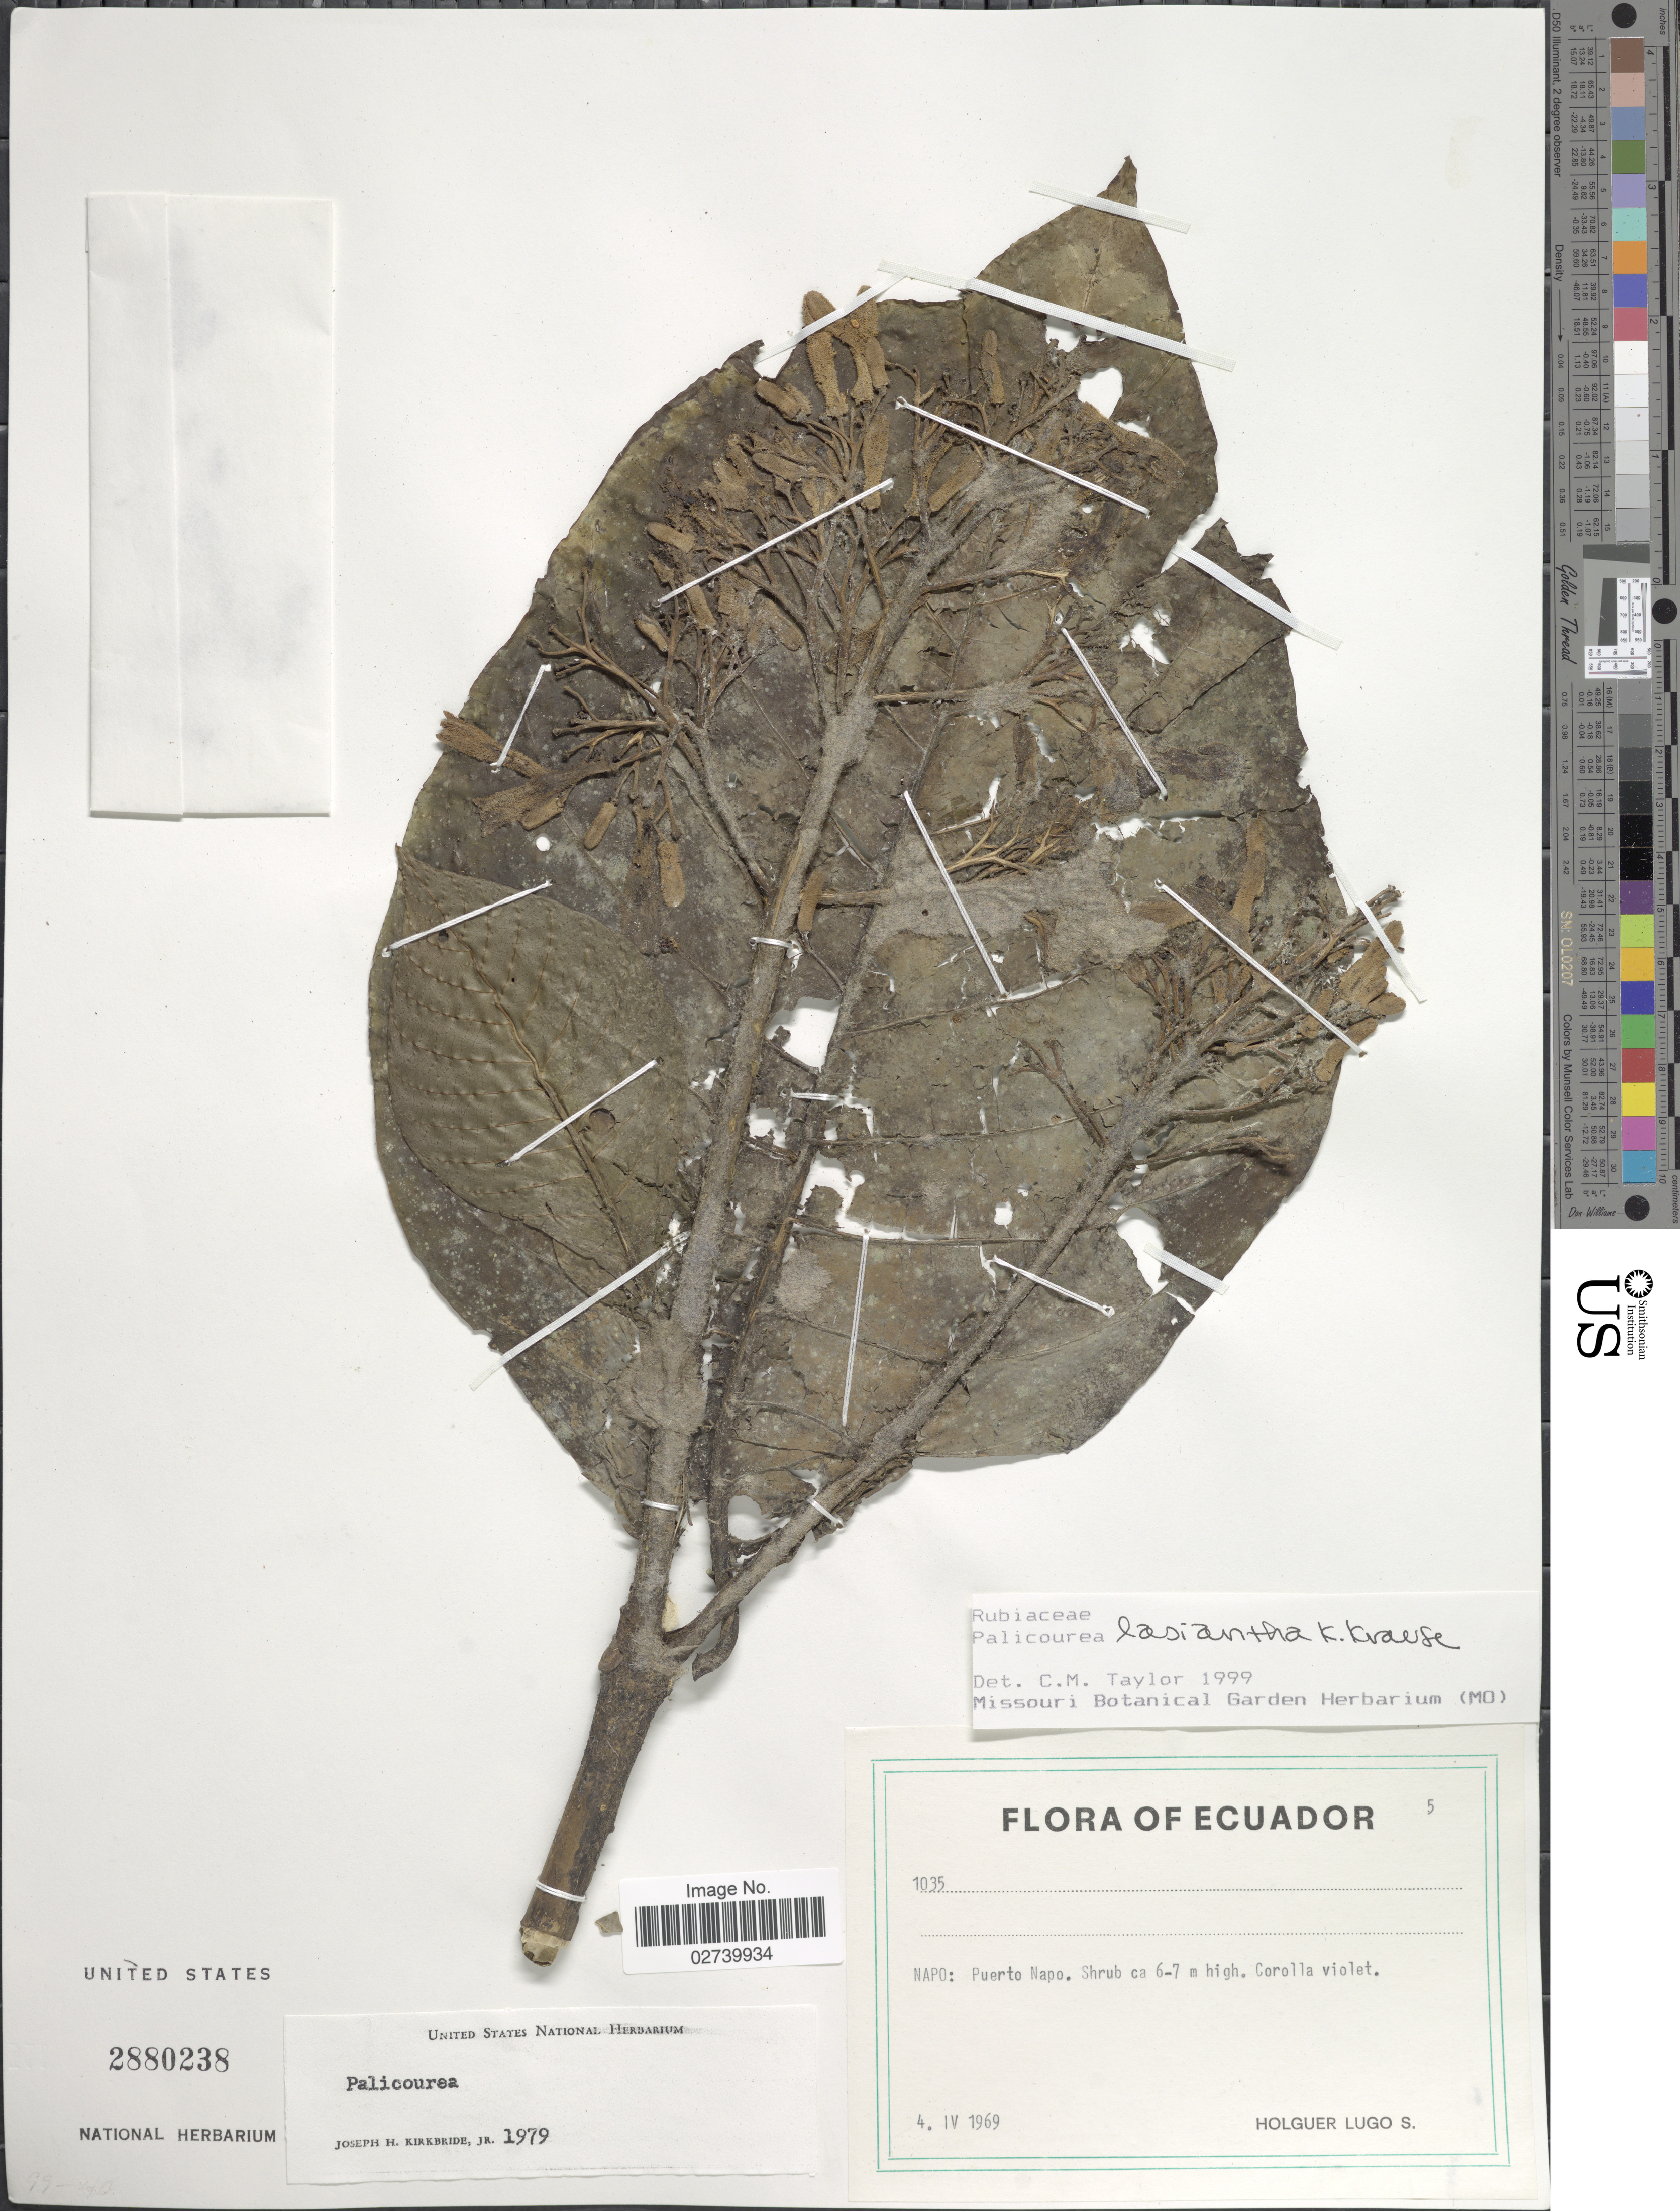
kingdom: Plantae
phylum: Tracheophyta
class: Magnoliopsida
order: Gentianales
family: Rubiaceae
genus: Palicourea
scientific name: Palicourea lasiantha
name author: Krause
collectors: H. Lugo S.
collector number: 1035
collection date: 1969-04-04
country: Ecuador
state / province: Napo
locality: Puerto Napo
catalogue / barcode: US 2880238